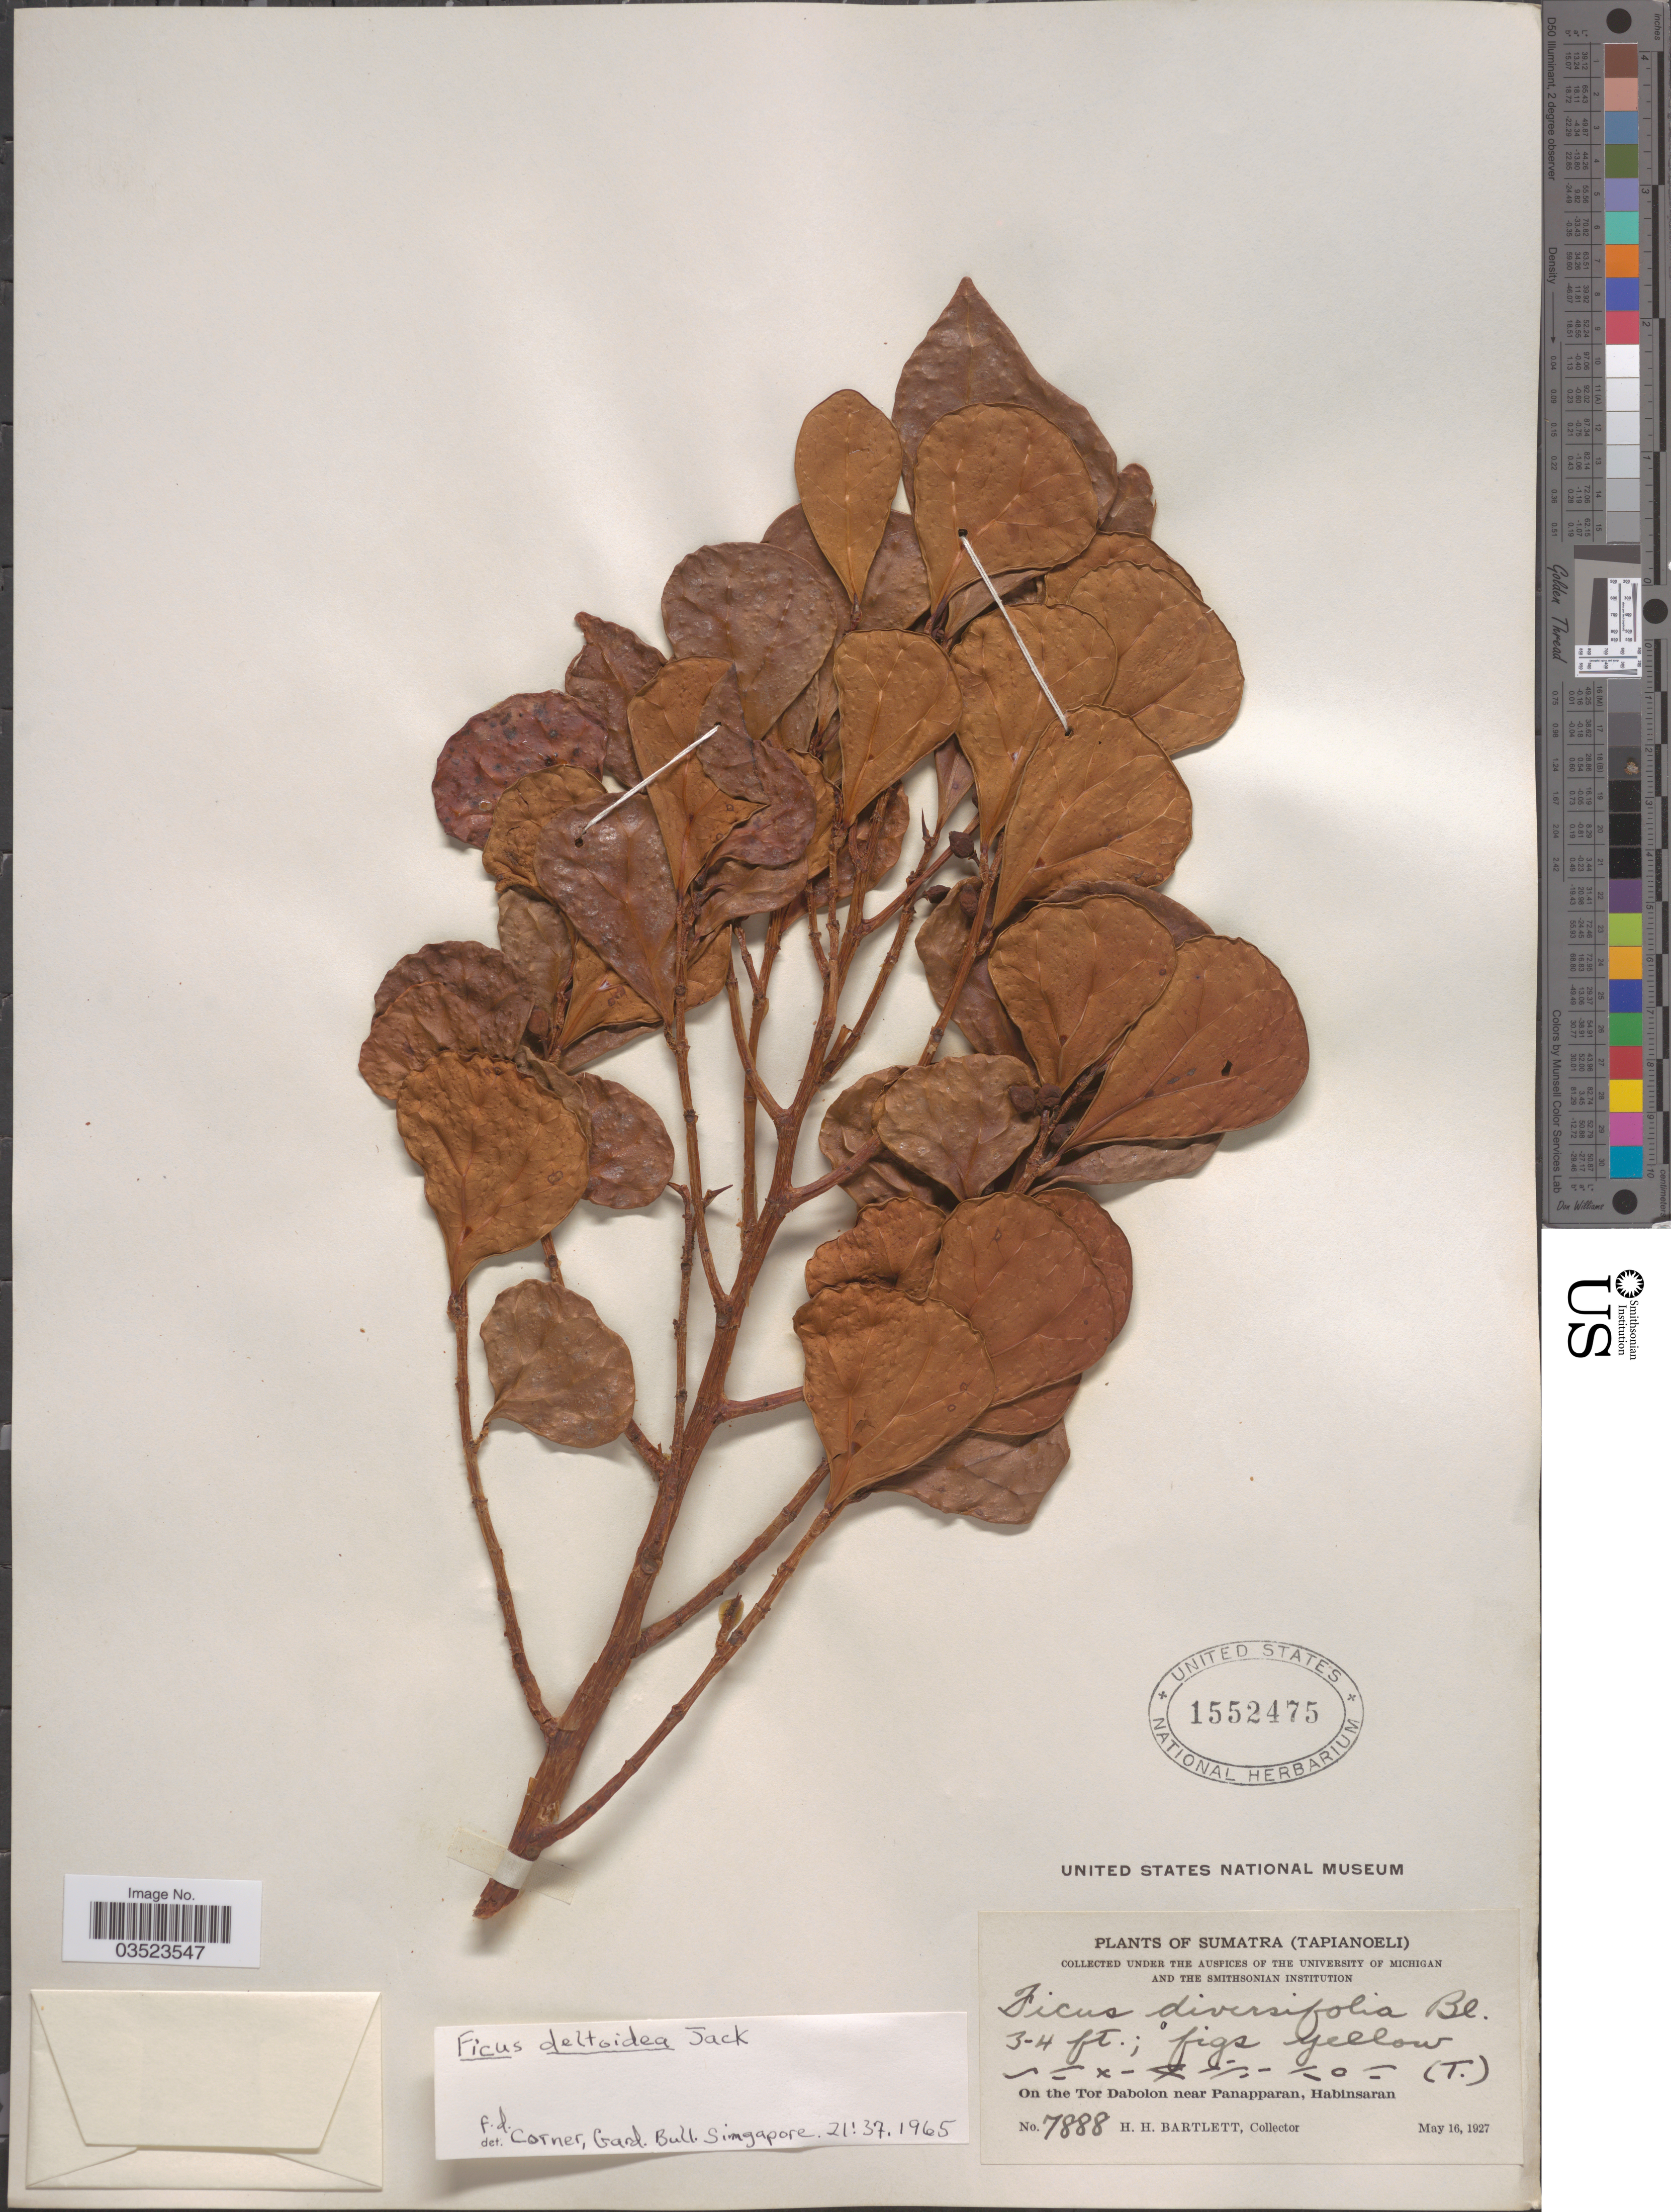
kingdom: Plantae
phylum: Tracheophyta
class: Magnoliopsida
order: Rosales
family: Moraceae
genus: Ficus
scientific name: Ficus deltoidea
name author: Jack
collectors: H. H. Bartlett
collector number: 7888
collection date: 1927-05-16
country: Indonesia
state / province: Sumatra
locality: Sumatra (Tapianoeli). On the Tor Dabolon near Panapparan, Habinsaran.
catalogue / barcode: US 1552475